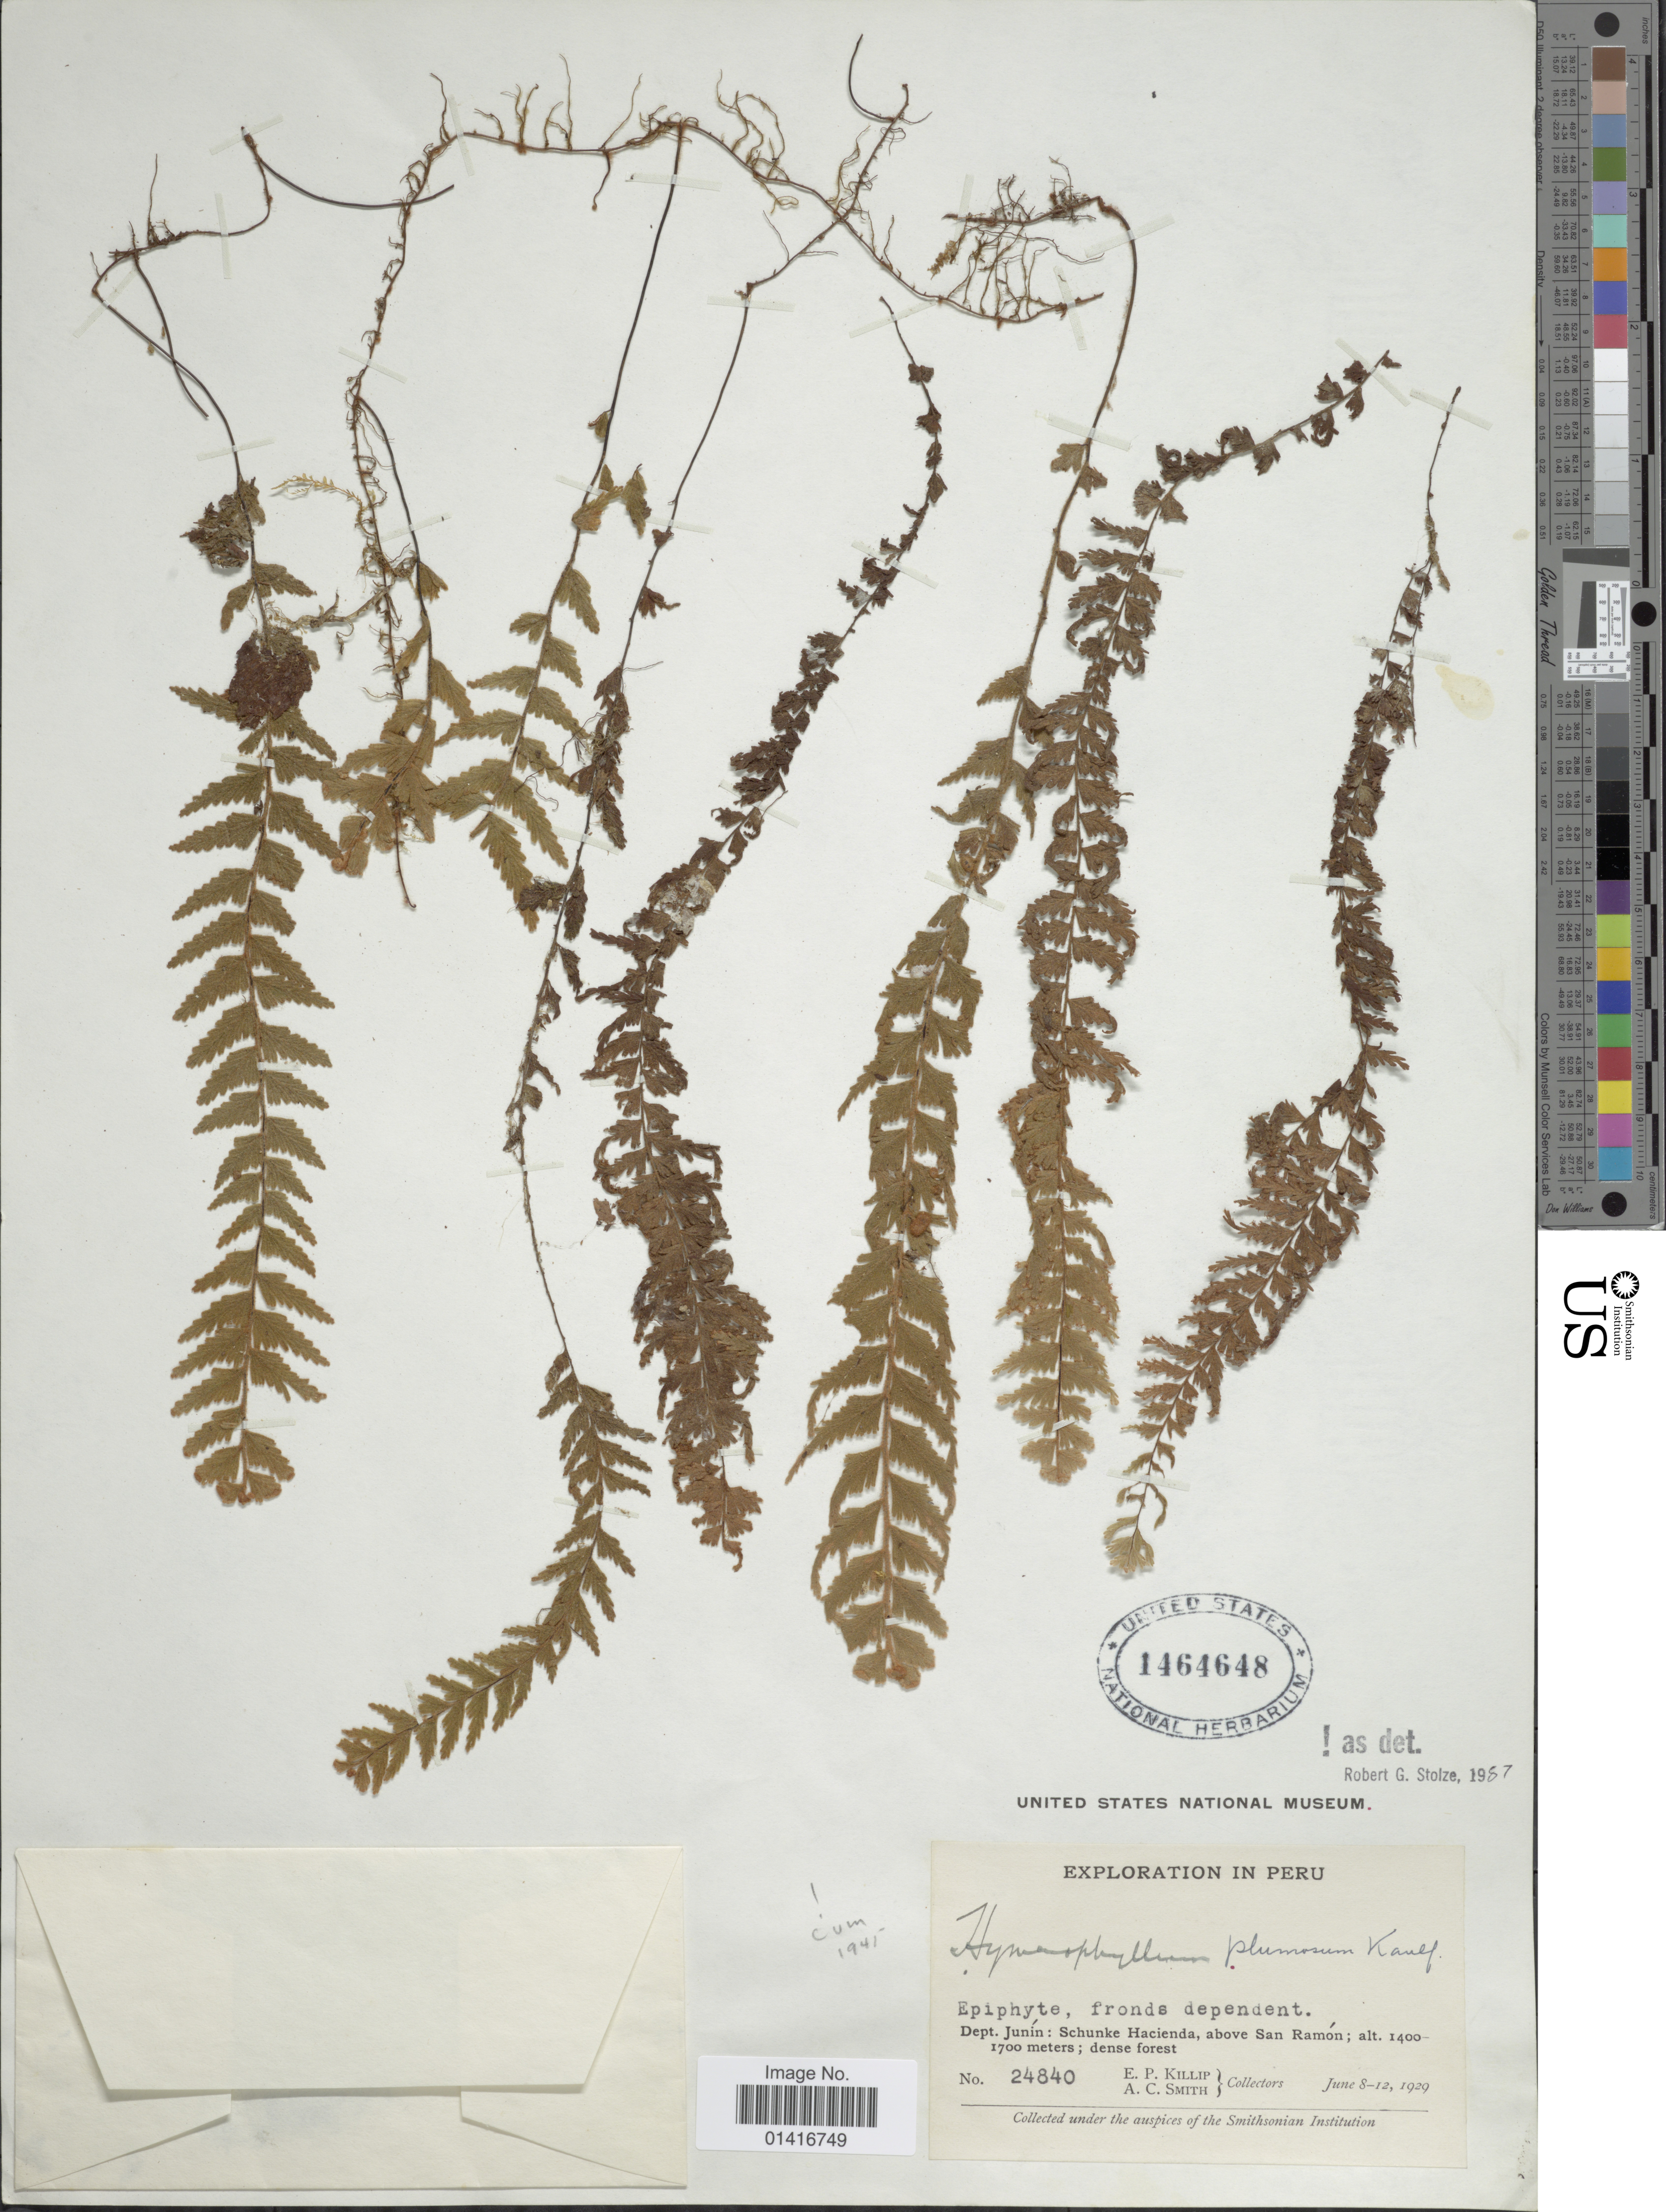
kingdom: Plantae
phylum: Tracheophyta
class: Polypodiopsida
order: Hymenophyllales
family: Hymenophyllaceae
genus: Hymenophyllum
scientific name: Hymenophyllum plumosum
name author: Kaulf.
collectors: E. P. Killip & A. C. Smith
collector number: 24840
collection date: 1929-06-08/1929-06-12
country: Peru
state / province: Junín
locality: Dept. Junín: Schunke Hacienda, above San Ramón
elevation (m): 1400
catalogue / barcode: US 1464648